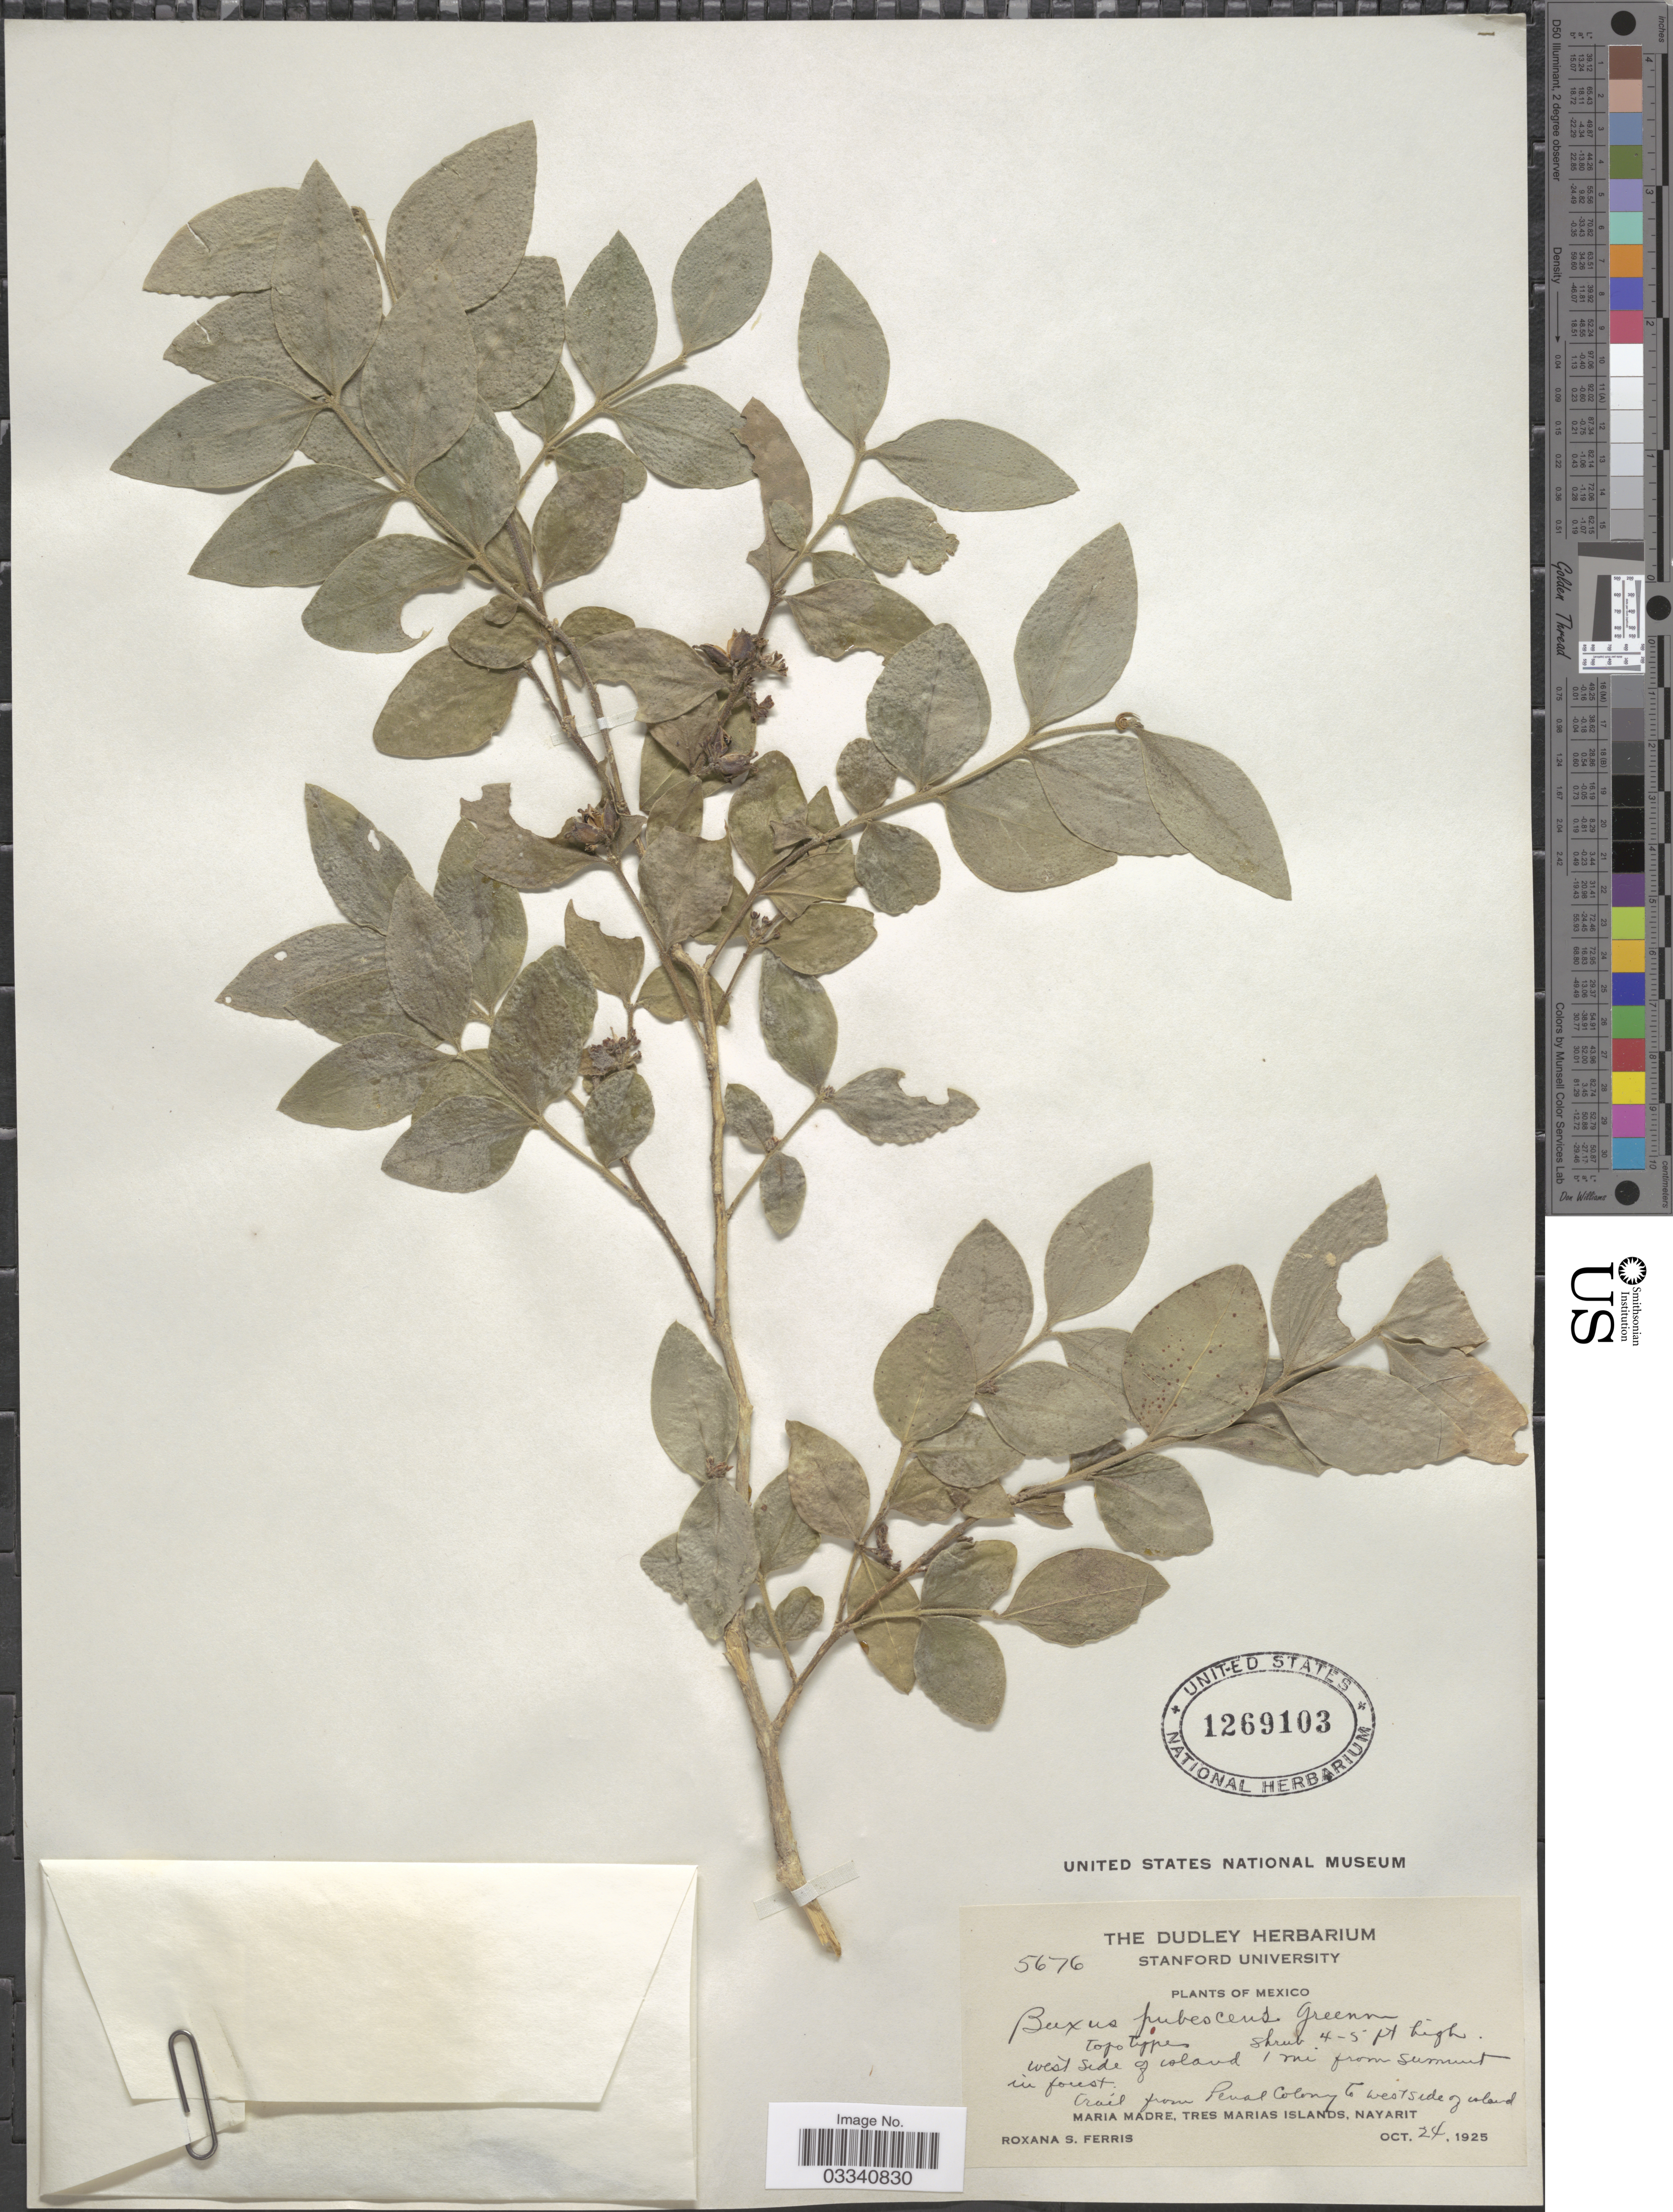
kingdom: Plantae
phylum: Tracheophyta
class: Magnoliopsida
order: Buxales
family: Buxaceae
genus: Buxus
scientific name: Buxus pubescens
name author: Greenm.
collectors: R. S. Ferris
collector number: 5676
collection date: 1925-10-24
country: Mexico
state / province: Nayarit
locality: West side of island 1 mi from summit in forst. Trail from Penal Colony to west side of island. Maria Madre, Tres Marias Island.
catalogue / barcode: US 1269103